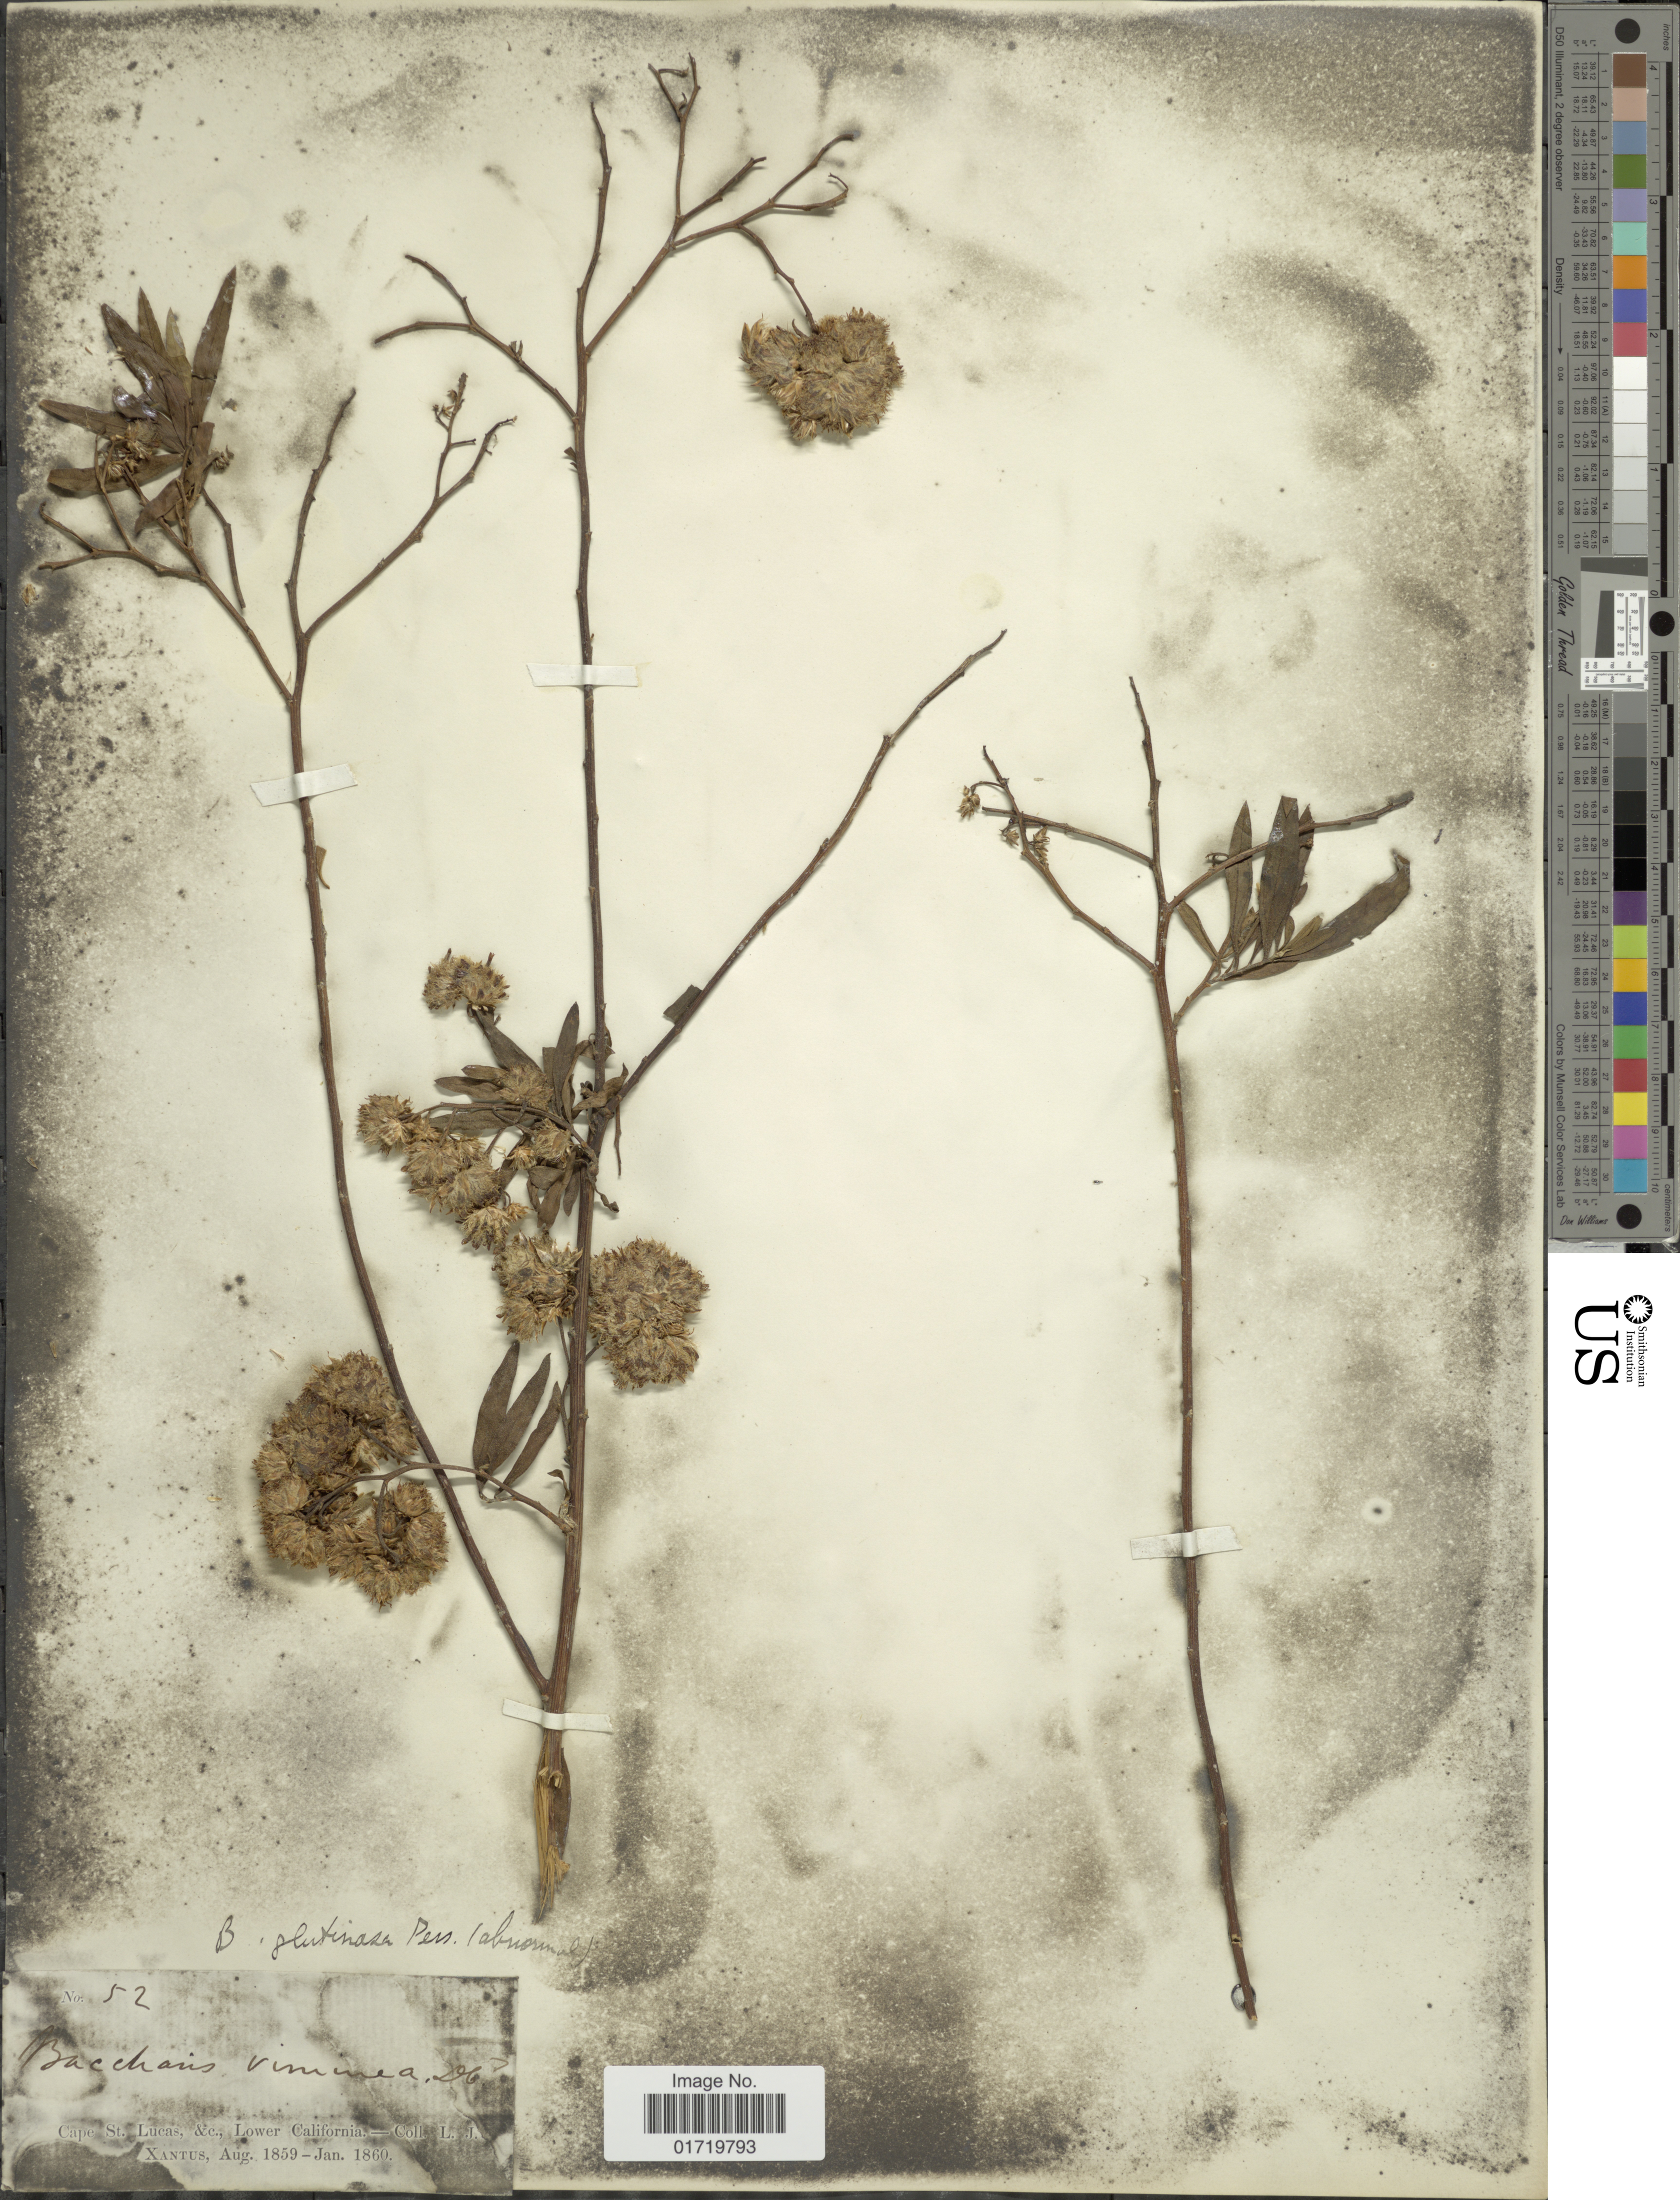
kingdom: Plantae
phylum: Tracheophyta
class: Magnoliopsida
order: Asterales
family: Asteraceae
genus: Baccharis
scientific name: Baccharis salicifolia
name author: (Ruiz & Pav.) Pers.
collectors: L. J. Xantus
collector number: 52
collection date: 1859-08/1860-01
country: Mexico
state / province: Baja California Sur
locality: Cape St. Lucas, &c., Lower California